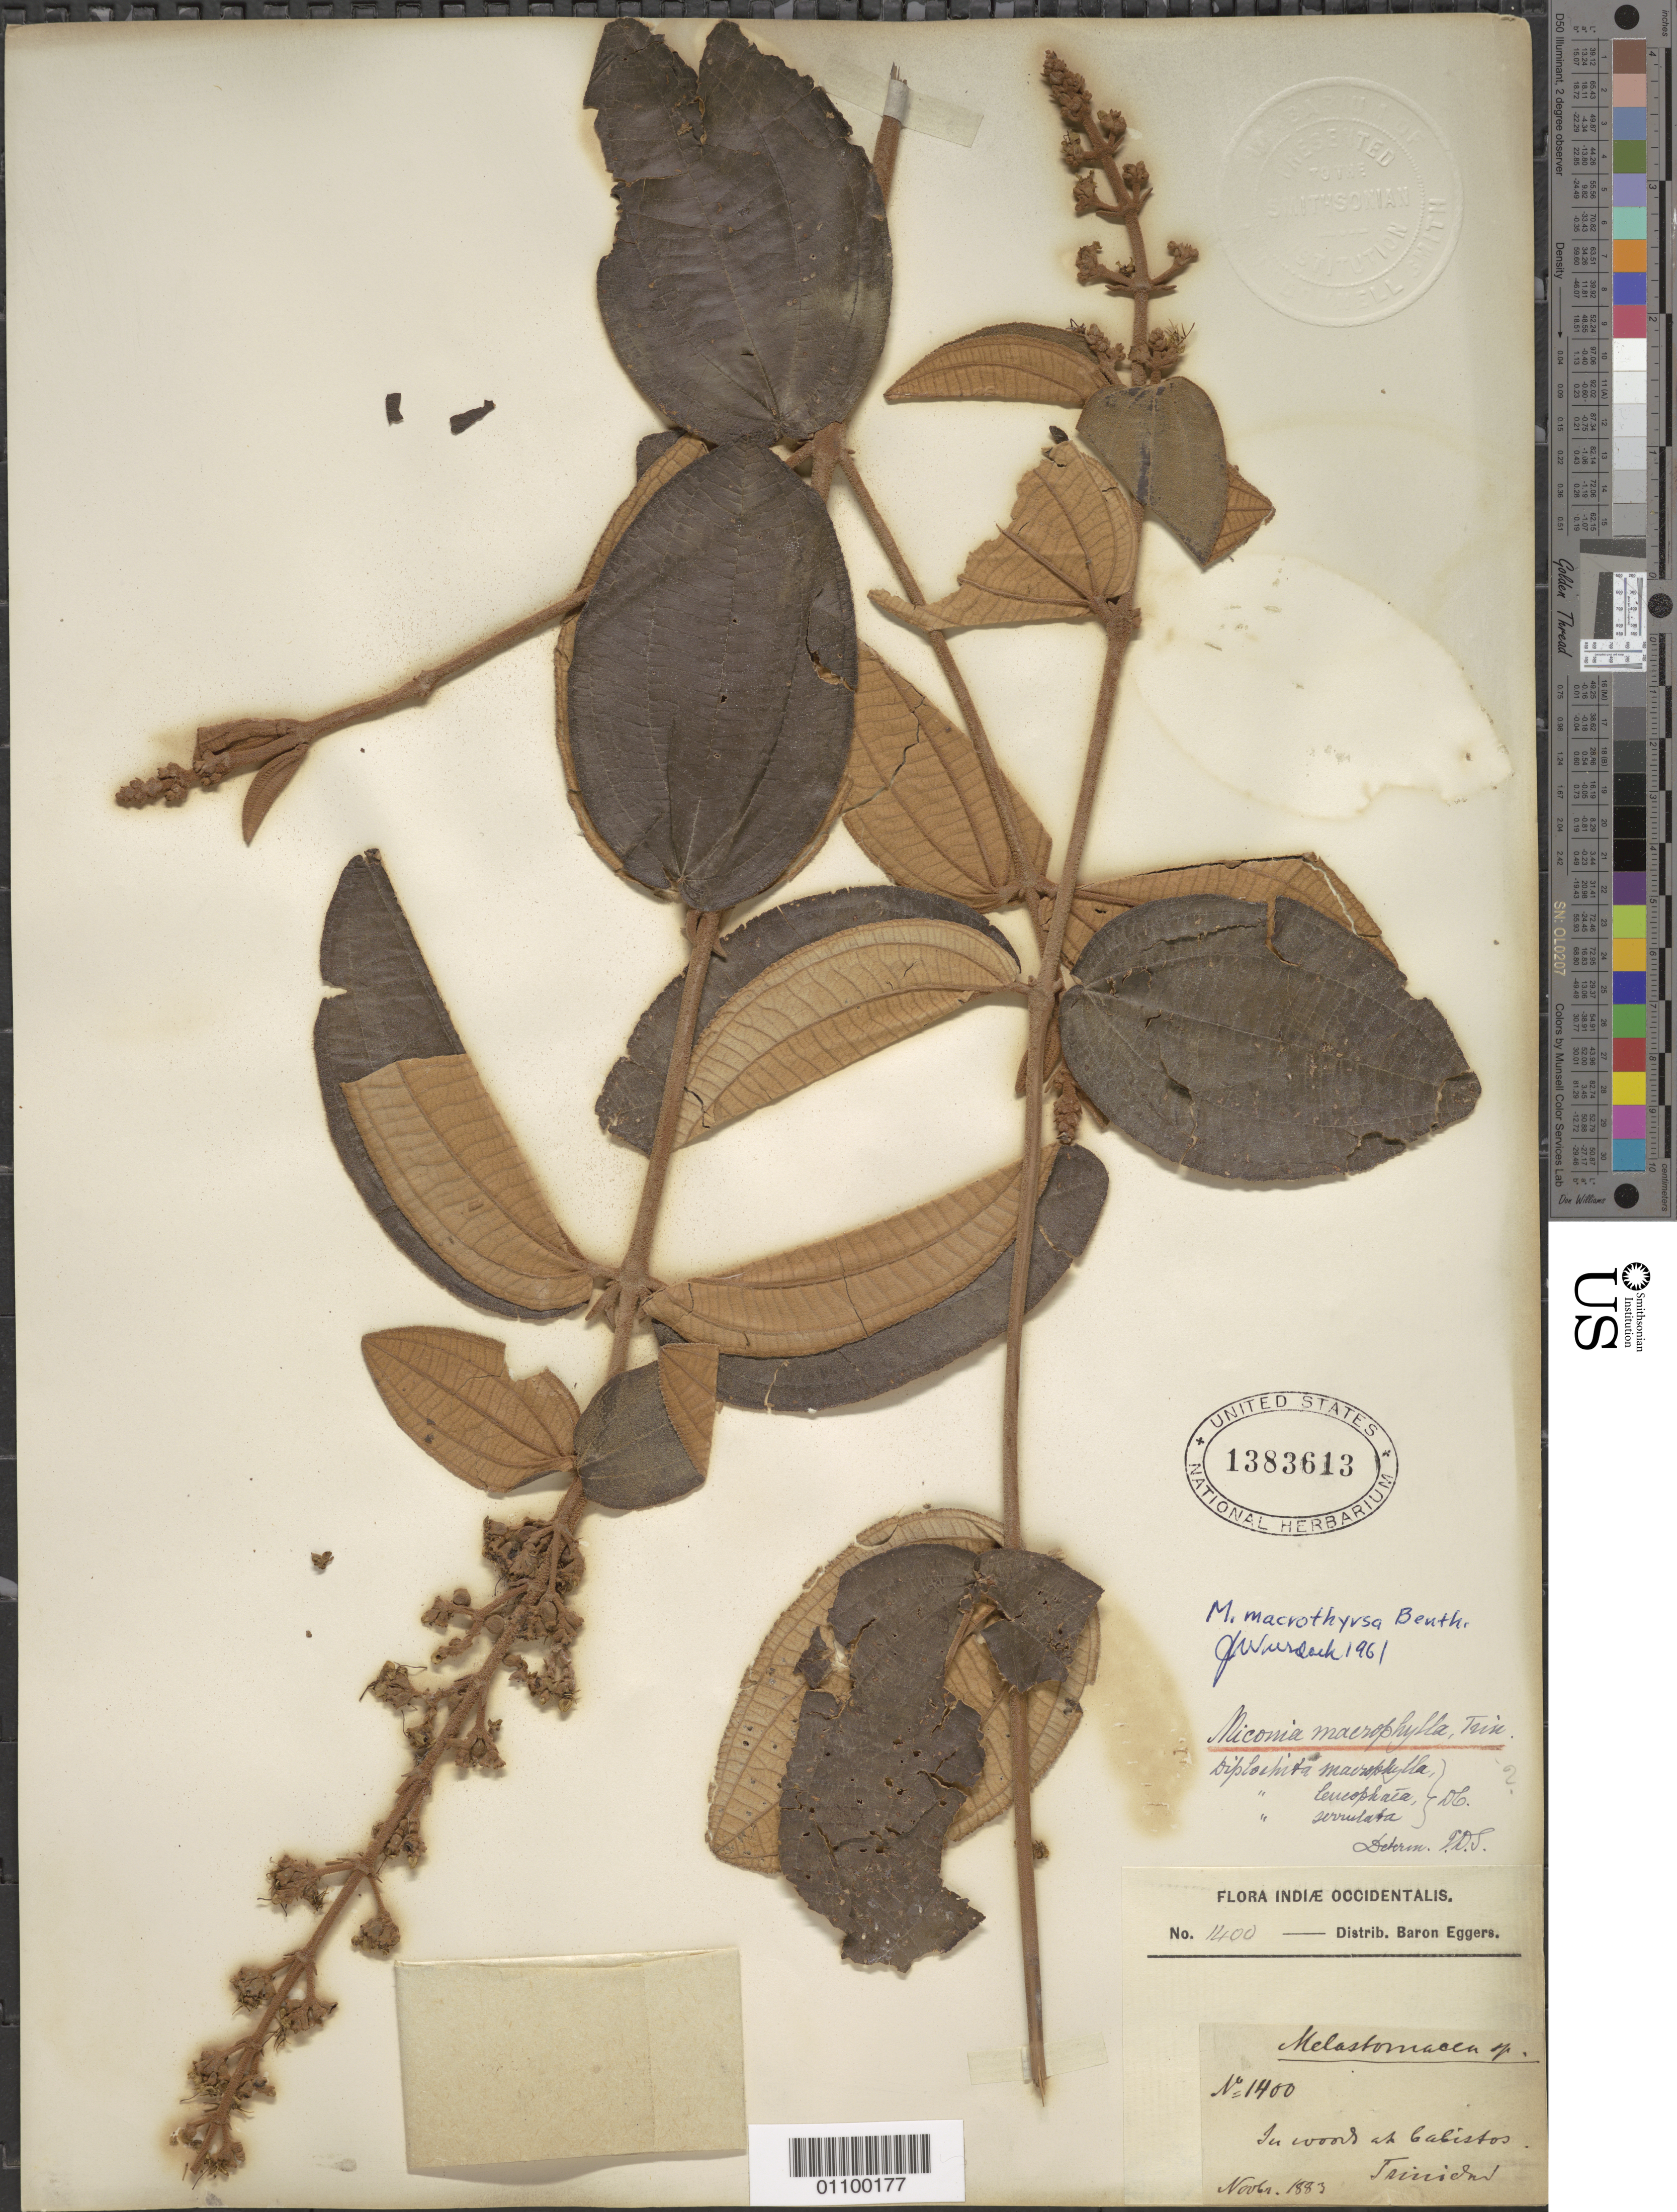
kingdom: Plantae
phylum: Tracheophyta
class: Magnoliopsida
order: Myrtales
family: Melastomataceae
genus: Miconia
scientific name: Miconia macrothyrsa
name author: Benth.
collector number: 1400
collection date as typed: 01 Oct 1883 to 31 Nov 1883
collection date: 1883-10-01/1883-11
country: Trinidad and Tobago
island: Trinidad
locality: in woods at babistos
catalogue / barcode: US 1383613